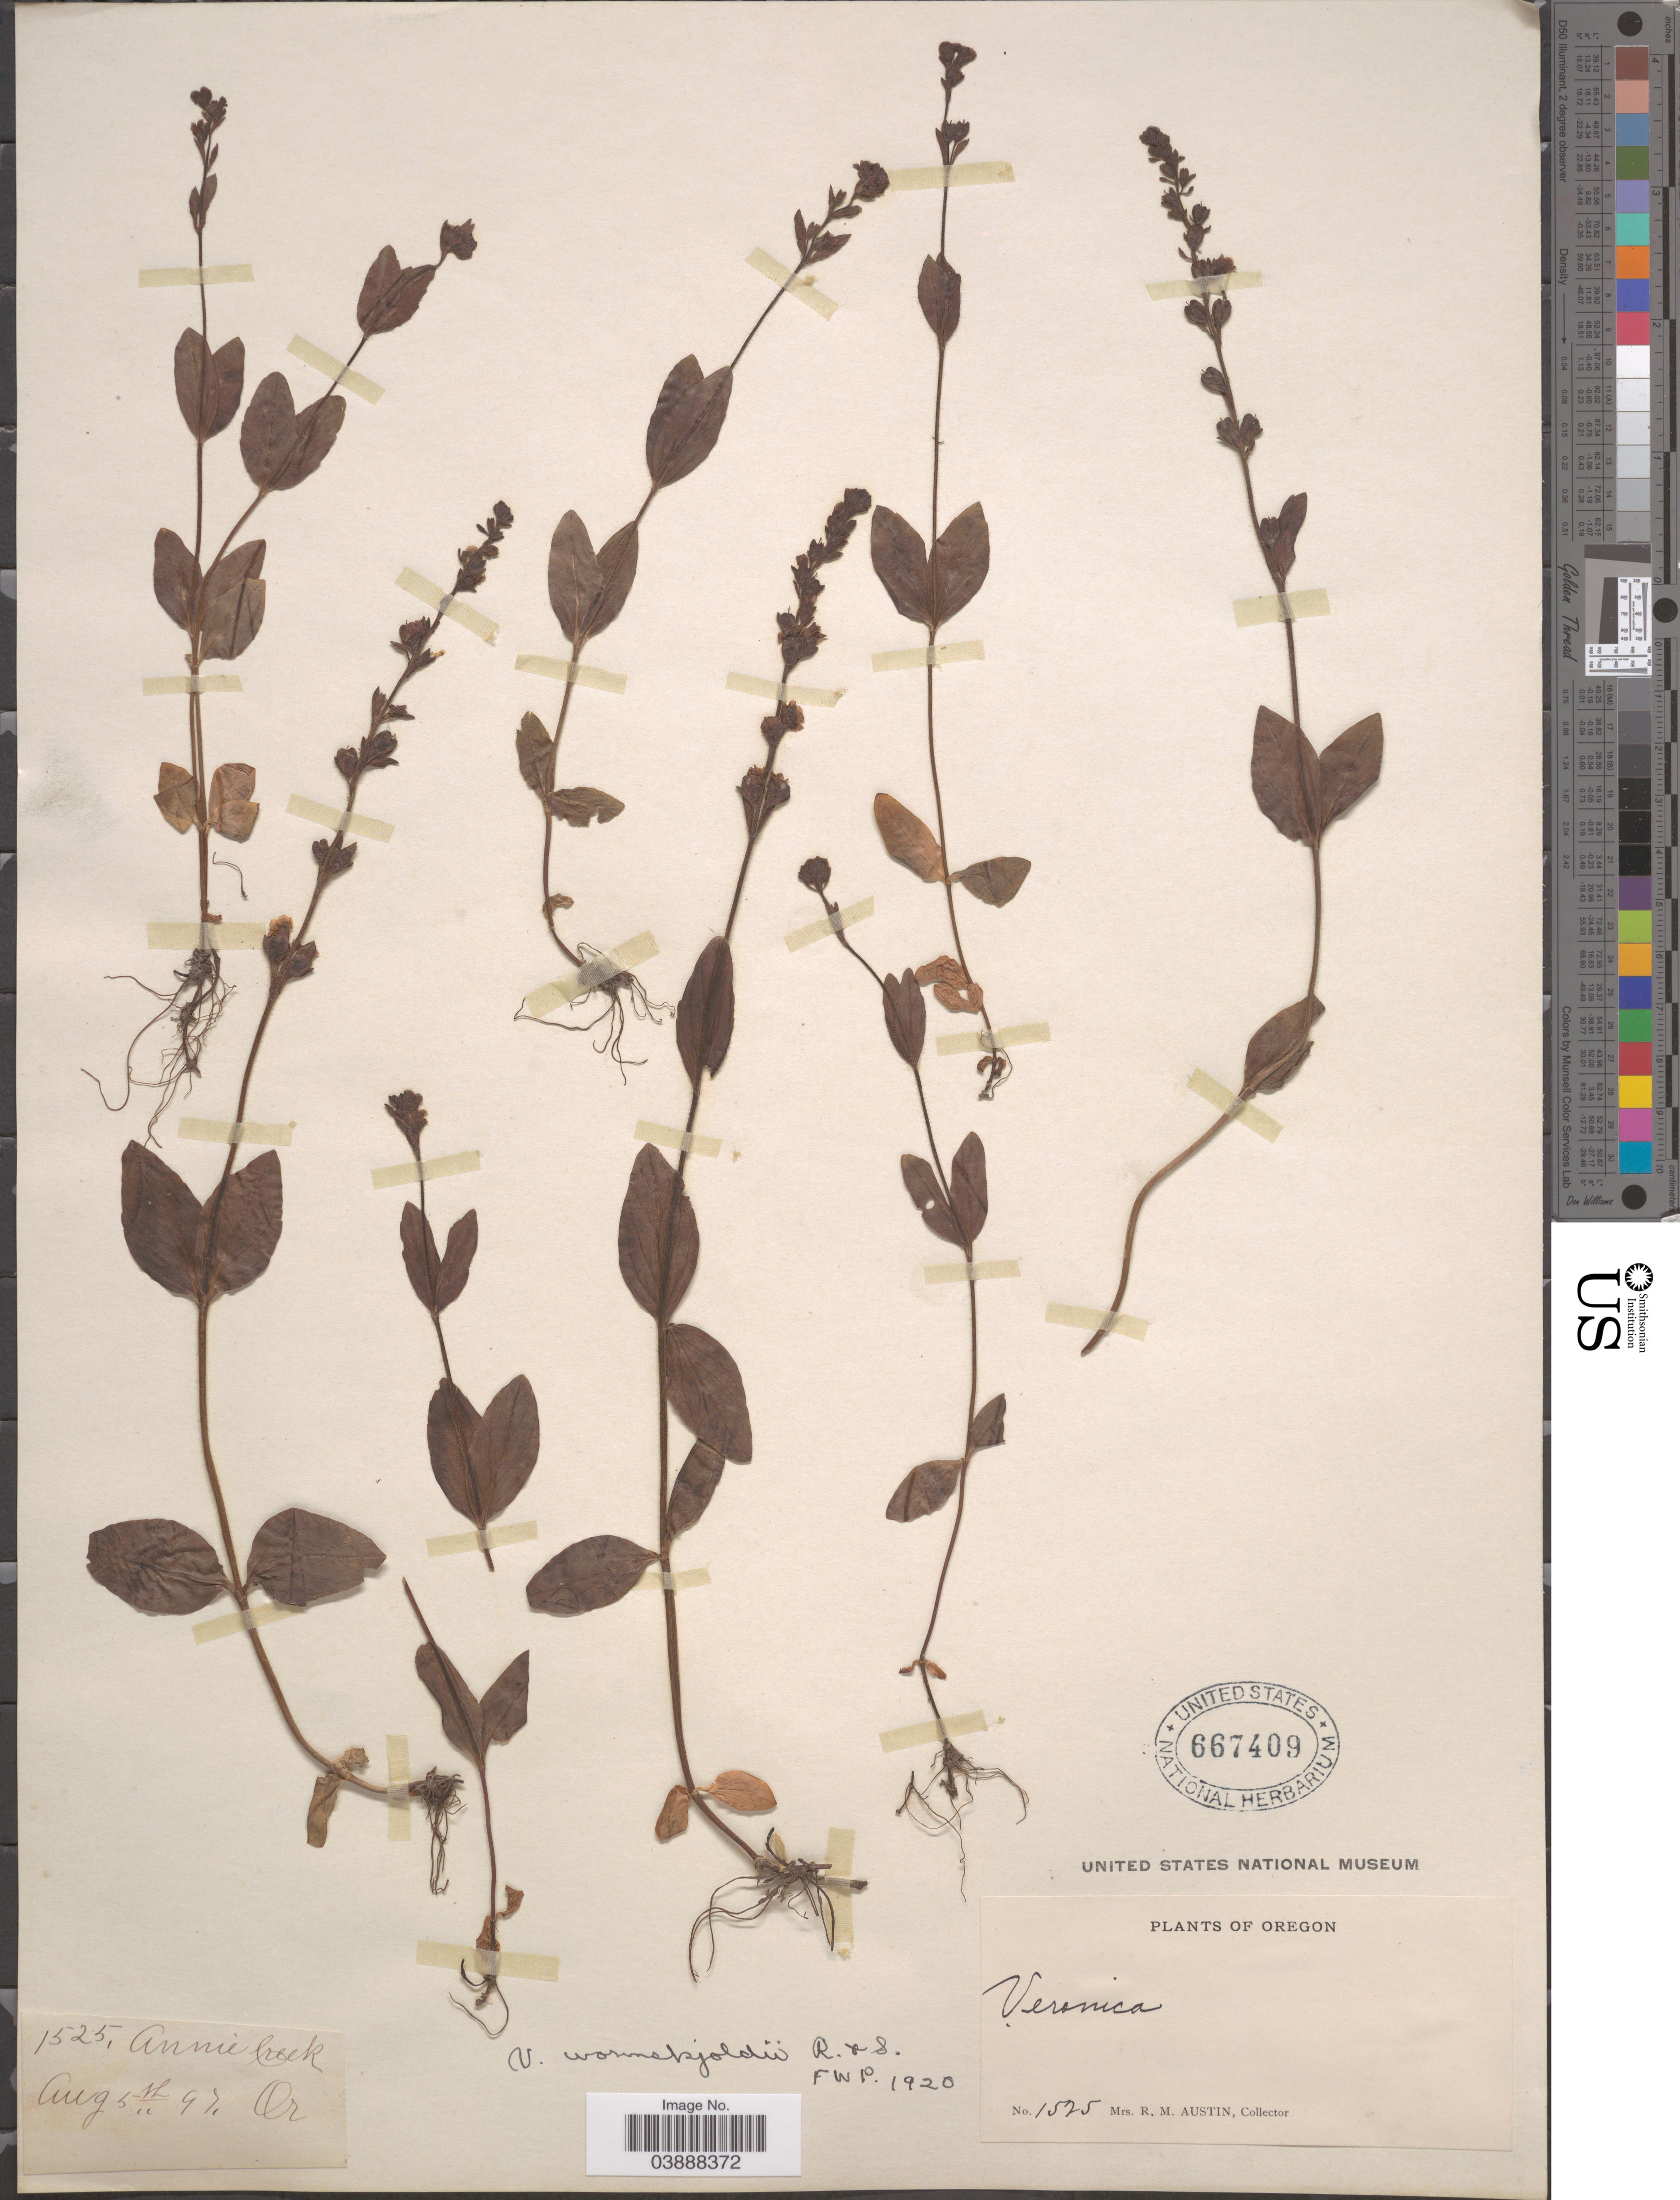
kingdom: Plantae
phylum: Tracheophyta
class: Magnoliopsida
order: Lamiales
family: Plantaginaceae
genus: Veronica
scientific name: Veronica wormskjoldii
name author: Roem. & Schult.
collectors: R. Austin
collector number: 1525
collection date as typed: Transcribed d/m/y: 5/8/97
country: United States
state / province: Oregon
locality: Annie Creek.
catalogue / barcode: US 667409